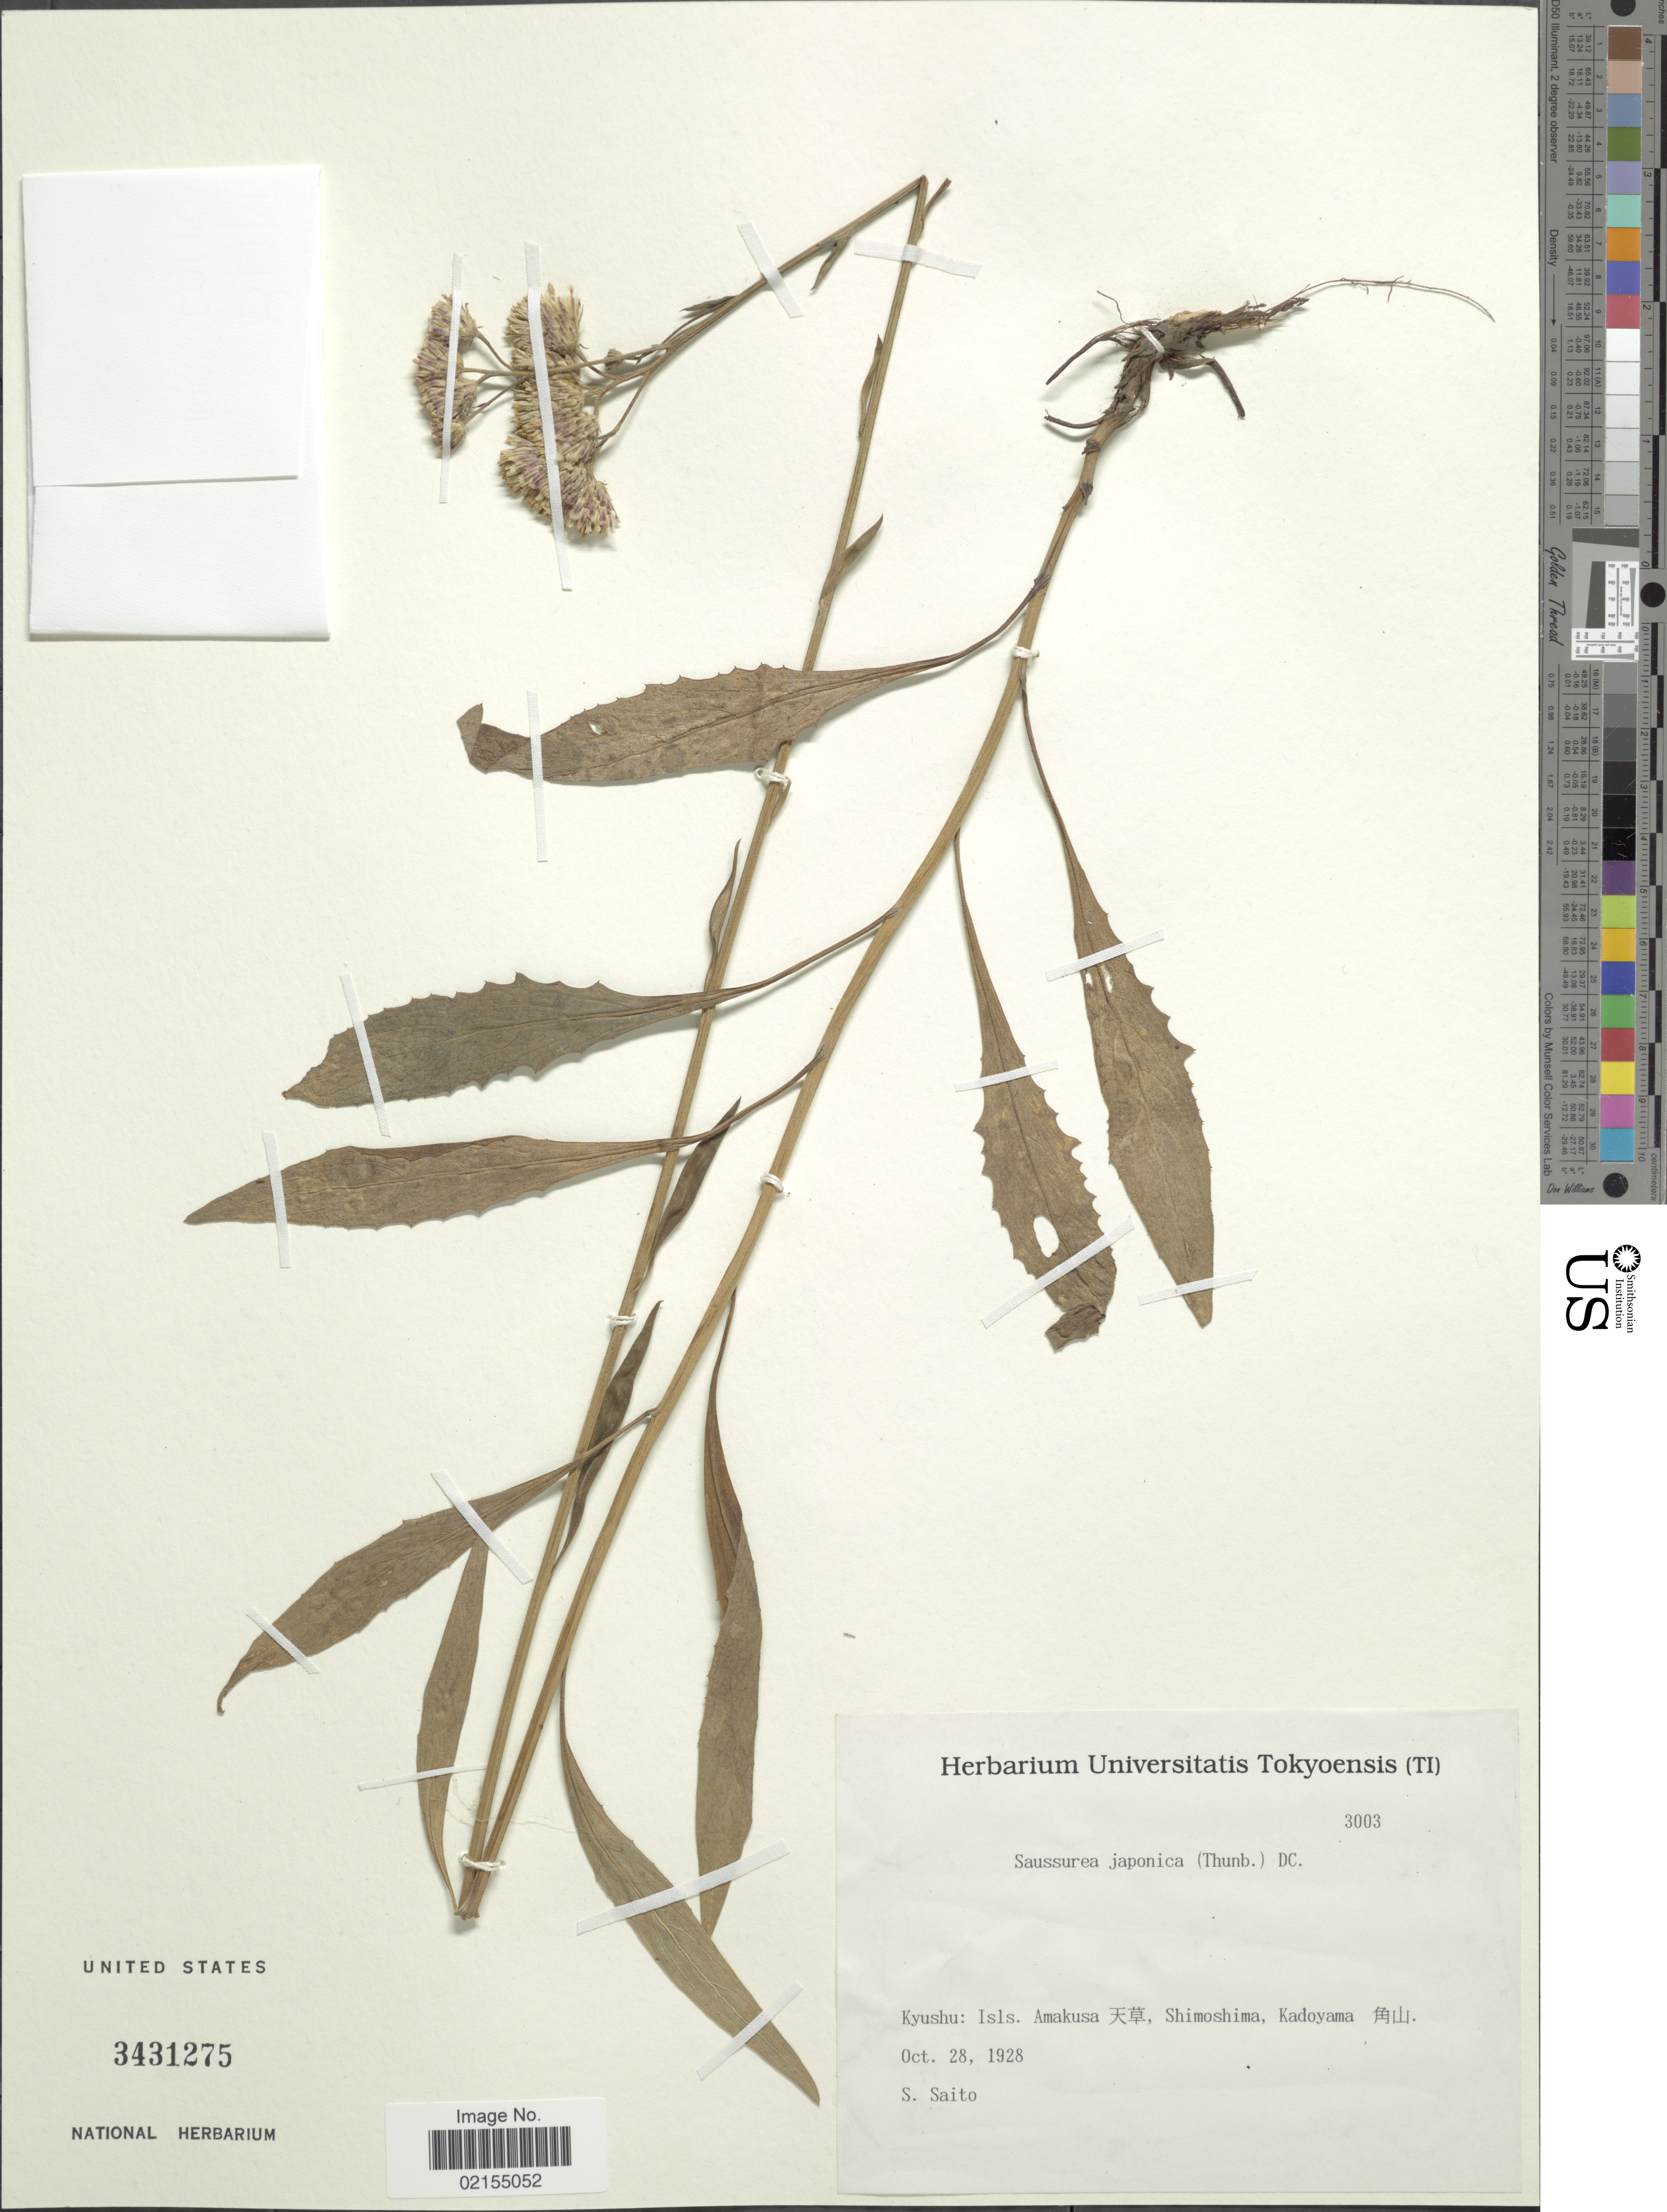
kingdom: Plantae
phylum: Tracheophyta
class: Magnoliopsida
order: Asterales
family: Asteraceae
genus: Saussurea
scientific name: Saussurea japonica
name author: (Thunb.) DC.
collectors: S. Saito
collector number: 3003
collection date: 1928-10-28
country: Japan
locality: Kyushu: Isls. Amakusa, Shimoshima, Kadoyama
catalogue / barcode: US 3431275